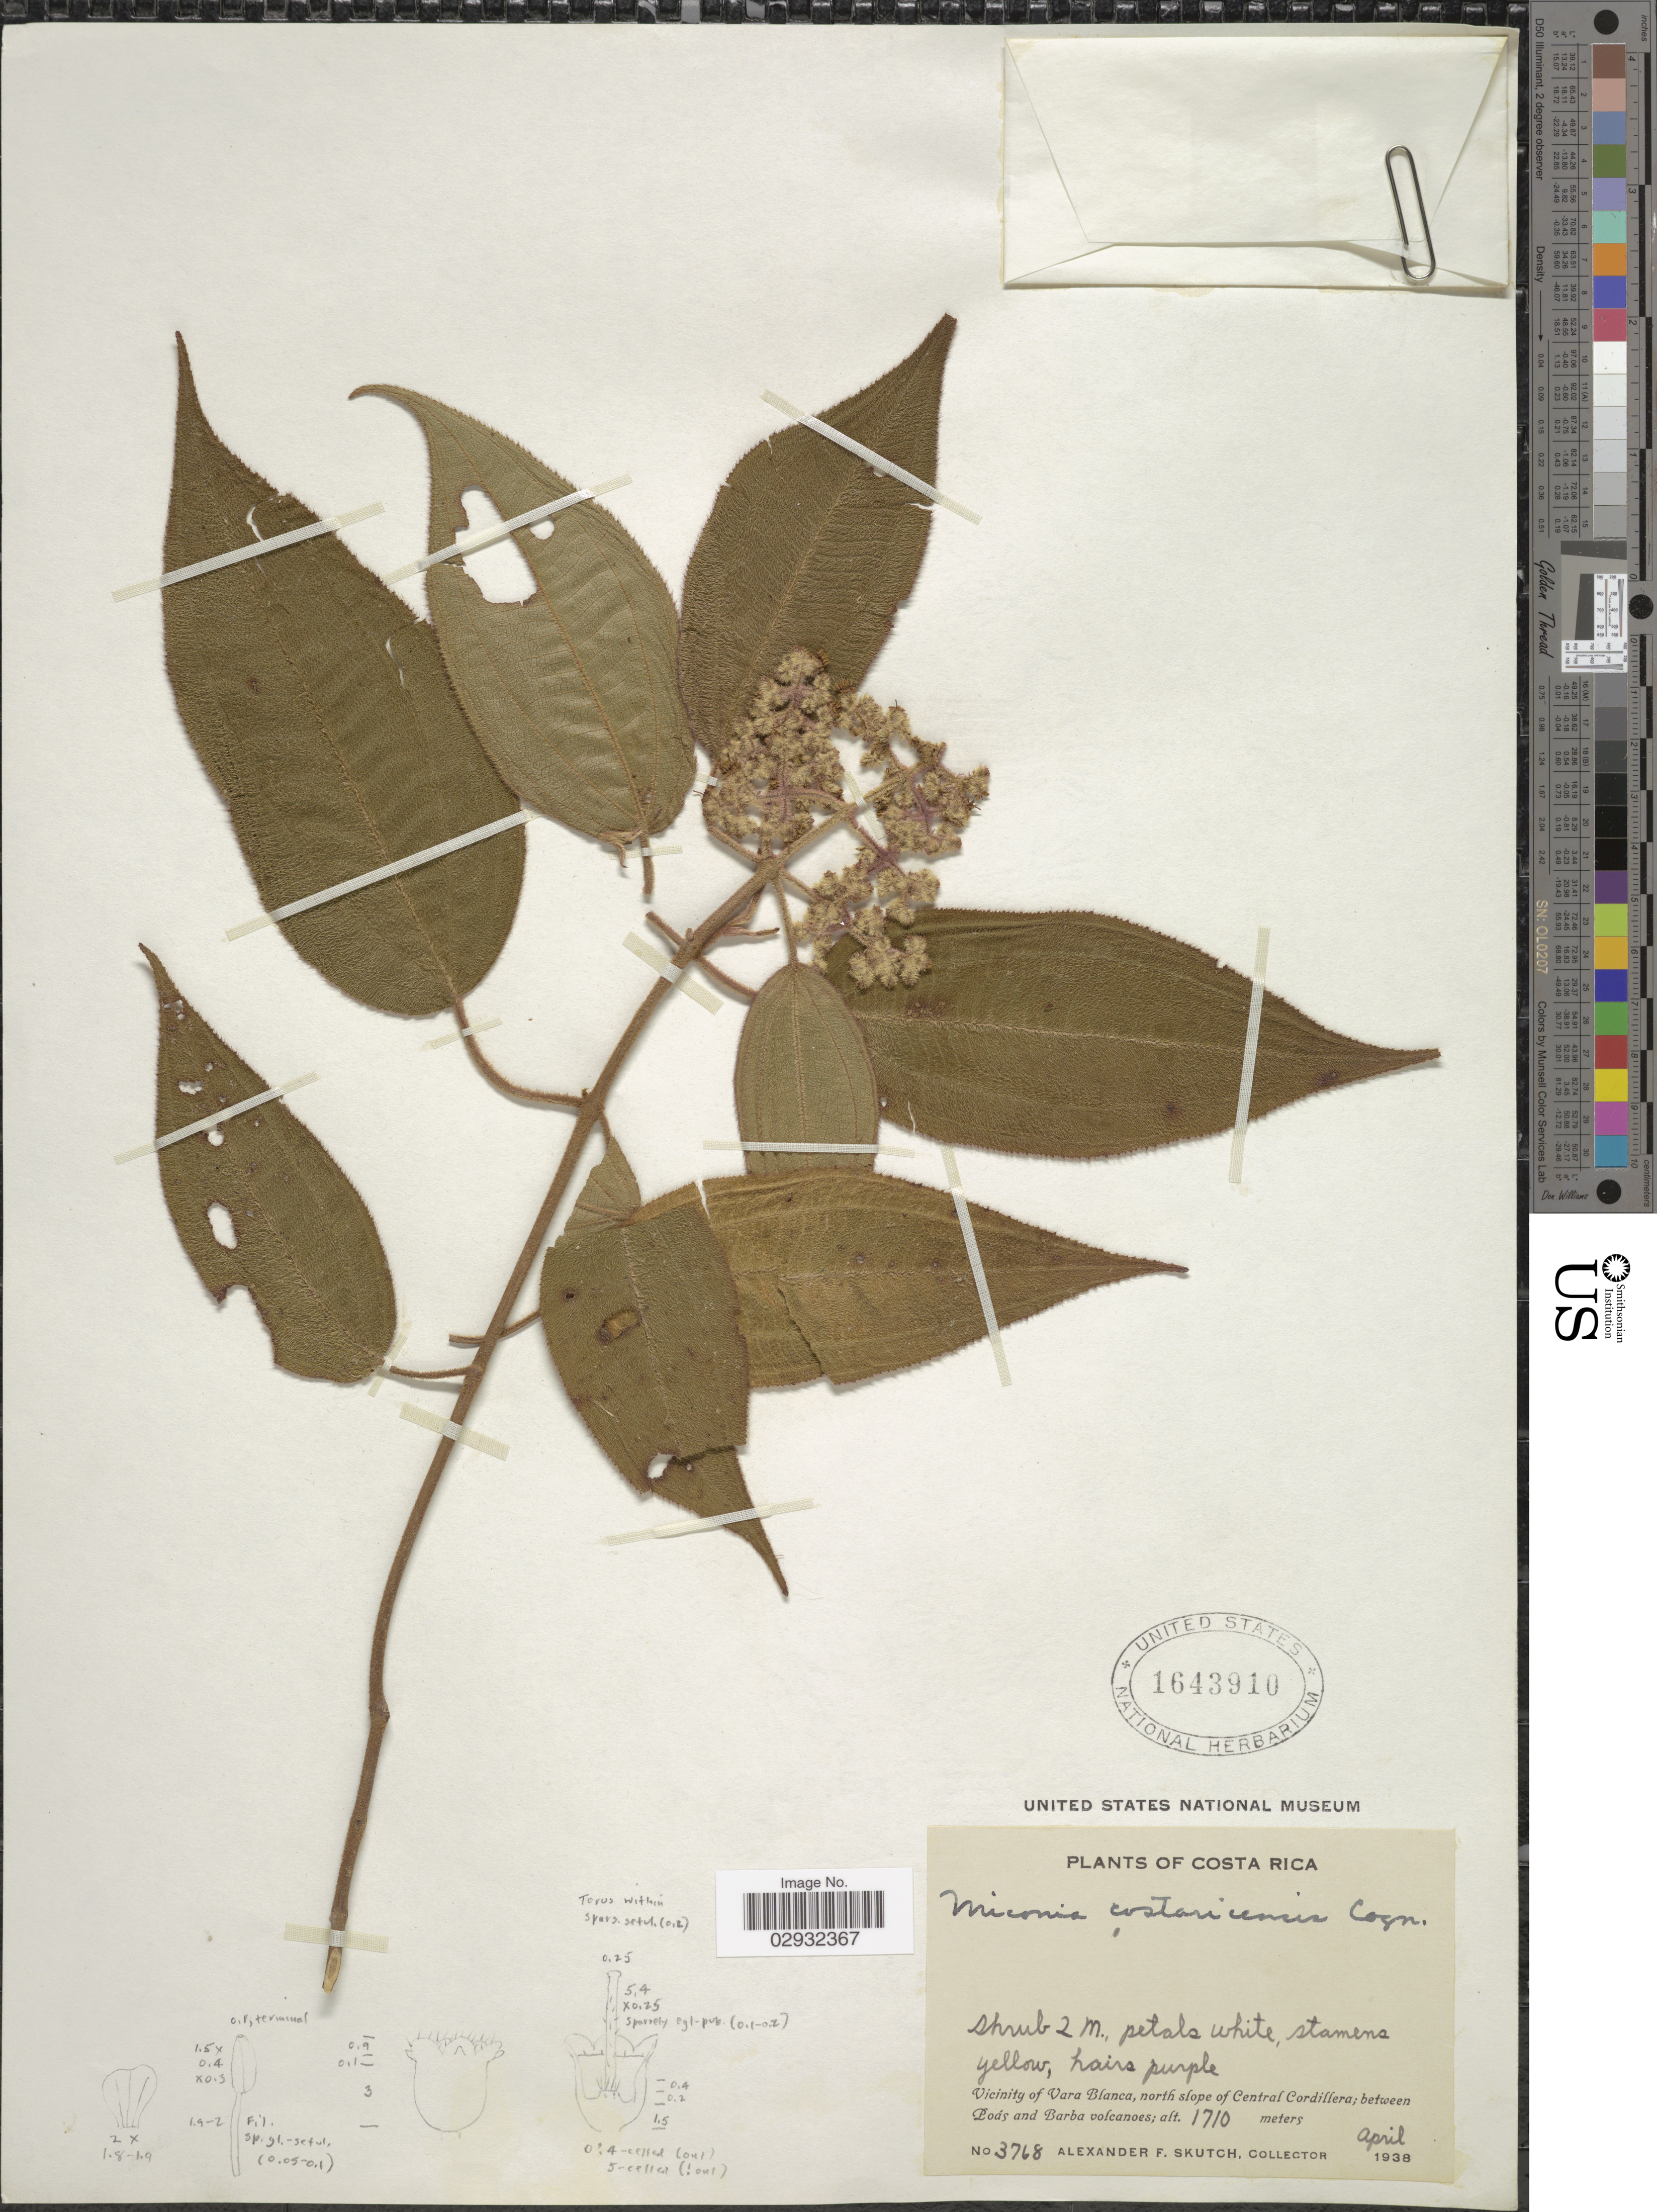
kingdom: Plantae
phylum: Tracheophyta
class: Magnoliopsida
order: Myrtales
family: Melastomataceae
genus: Miconia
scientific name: Miconia costaricensis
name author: Cogn.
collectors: A. F. Skutch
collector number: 3768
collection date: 1938-04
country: Costa Rica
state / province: Heredia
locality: Vicinity of Vara Blanca, north slope of Central Cordillera, between Pods and Barba volcanoes.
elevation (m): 1710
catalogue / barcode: US 1643910